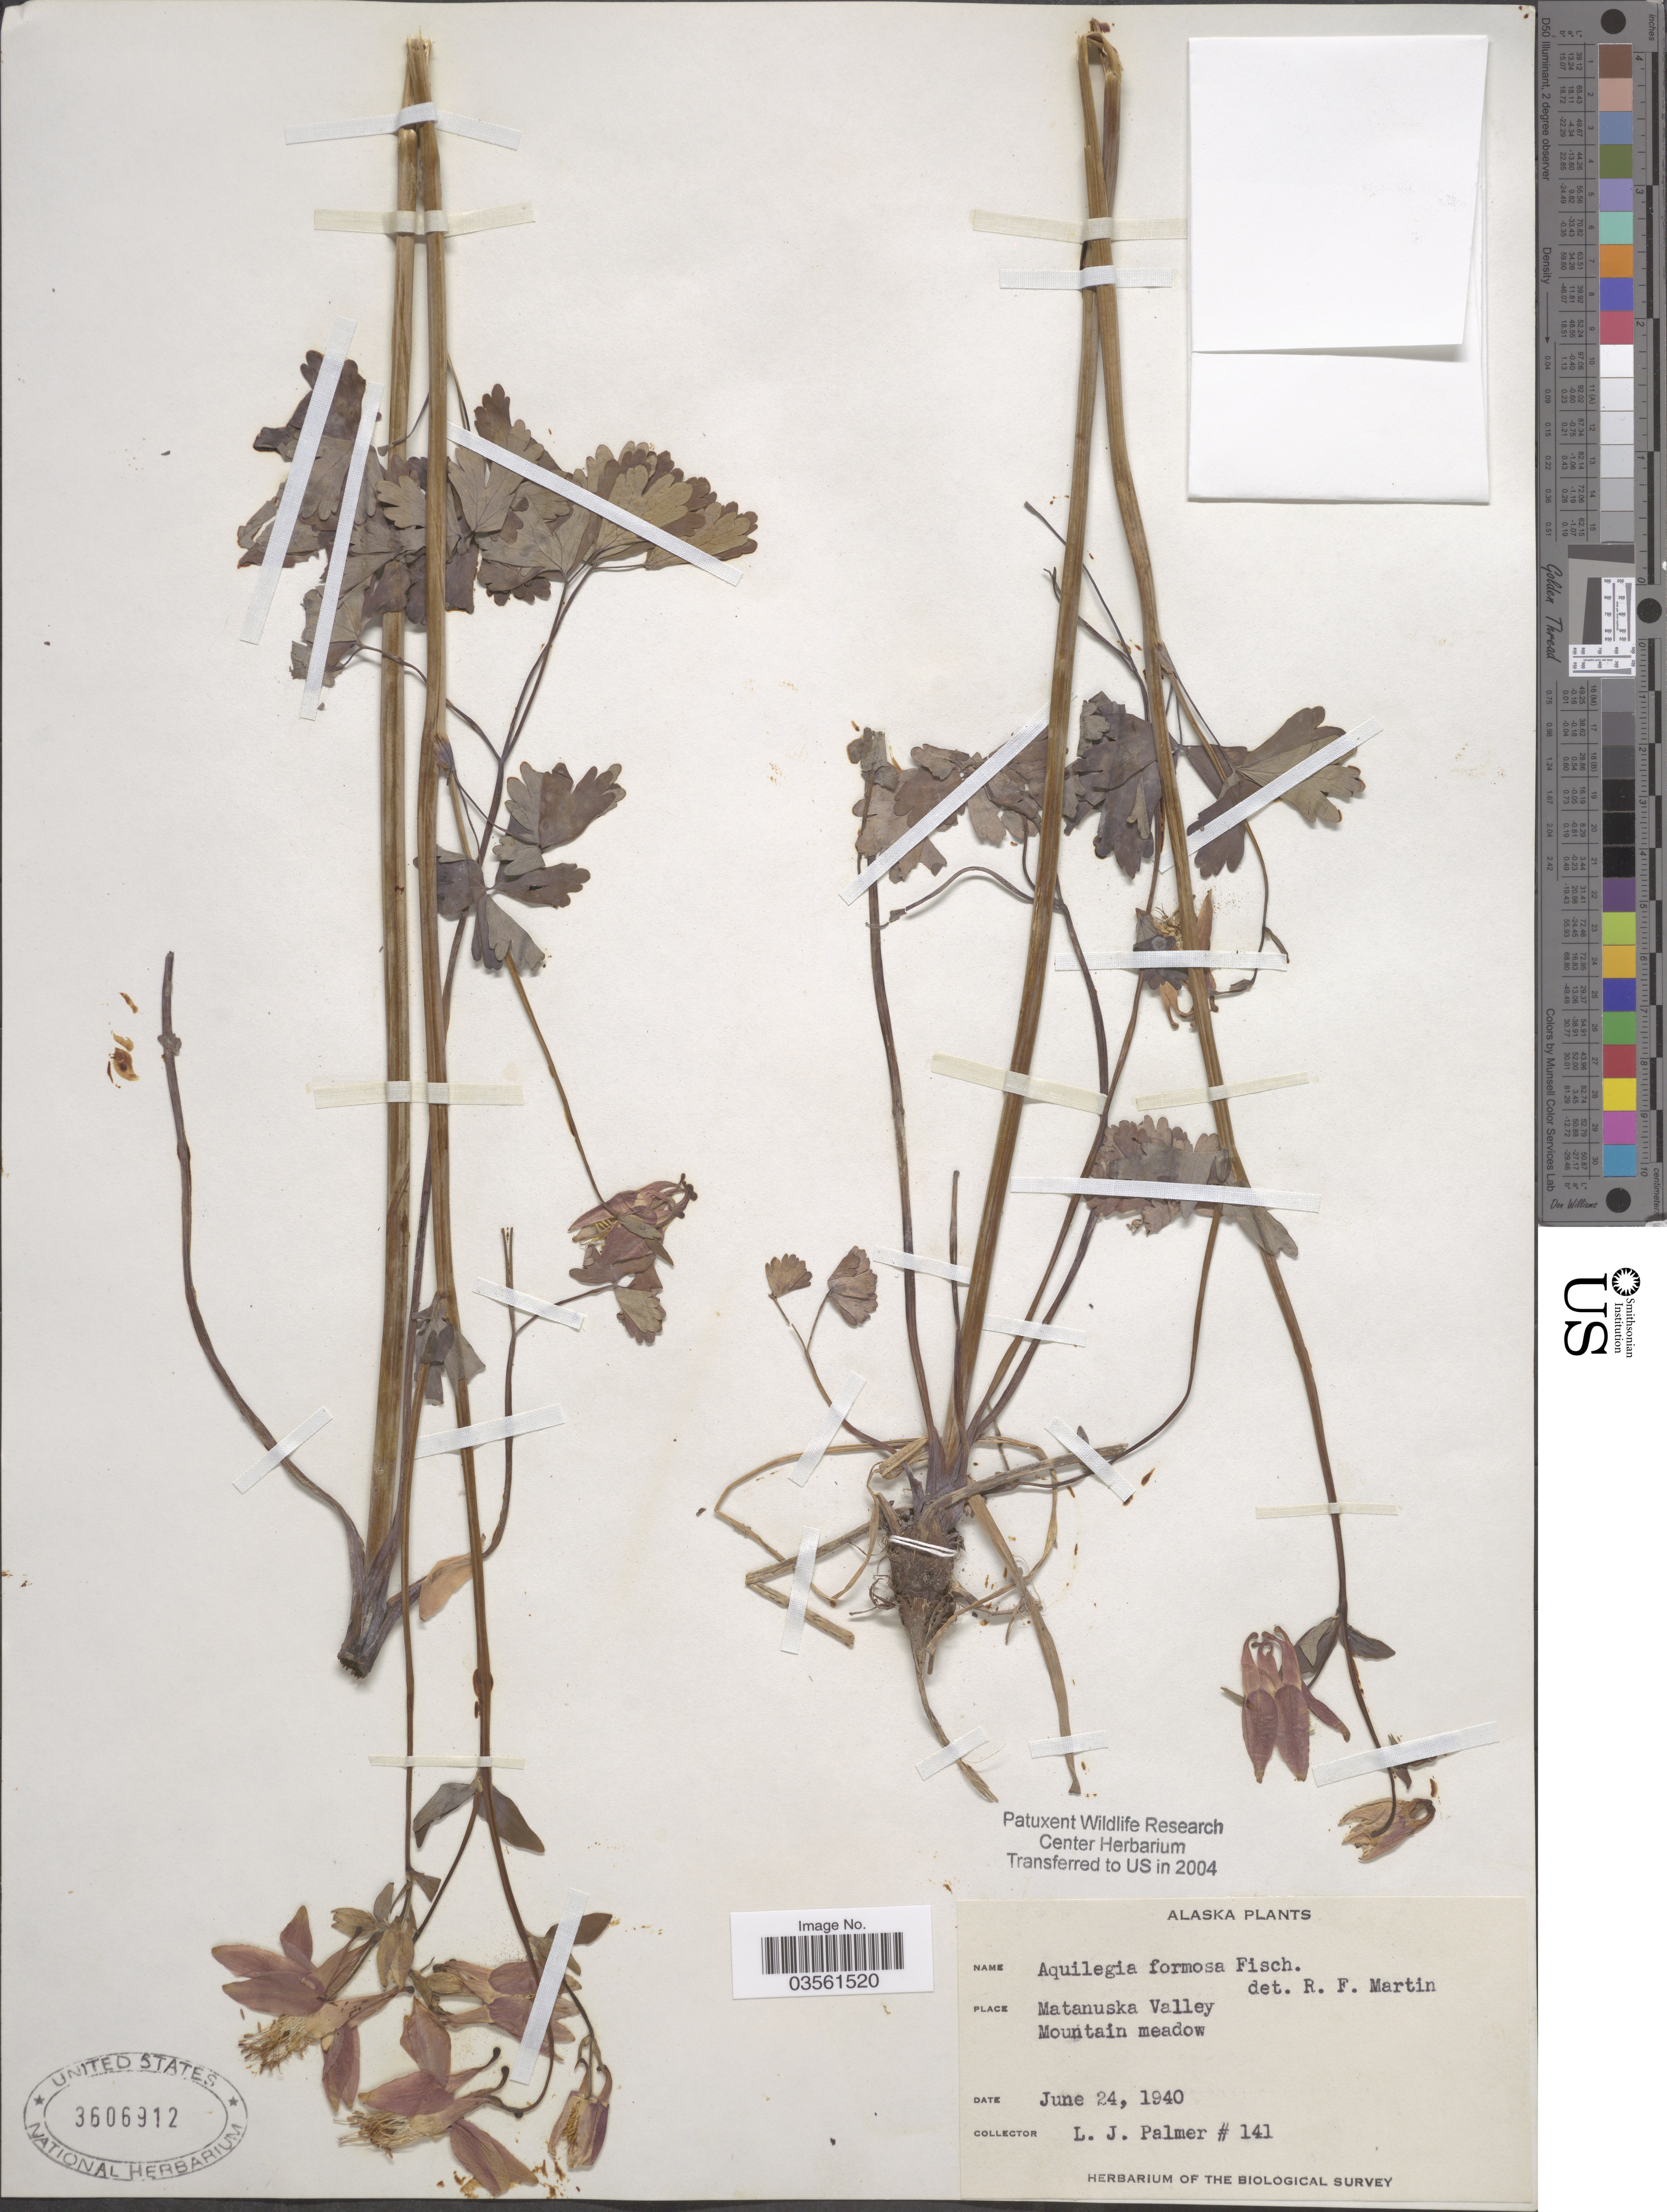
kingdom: Plantae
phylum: Tracheophyta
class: Magnoliopsida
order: Ranunculales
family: Ranunculaceae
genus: Aquilegia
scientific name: Aquilegia formosa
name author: Fisch. ex DC.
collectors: L. J. Palmer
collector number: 141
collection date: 1940-06-24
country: United States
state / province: Alaska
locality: Matanuska Valley. Mountain meadow.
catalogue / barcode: US 3606912